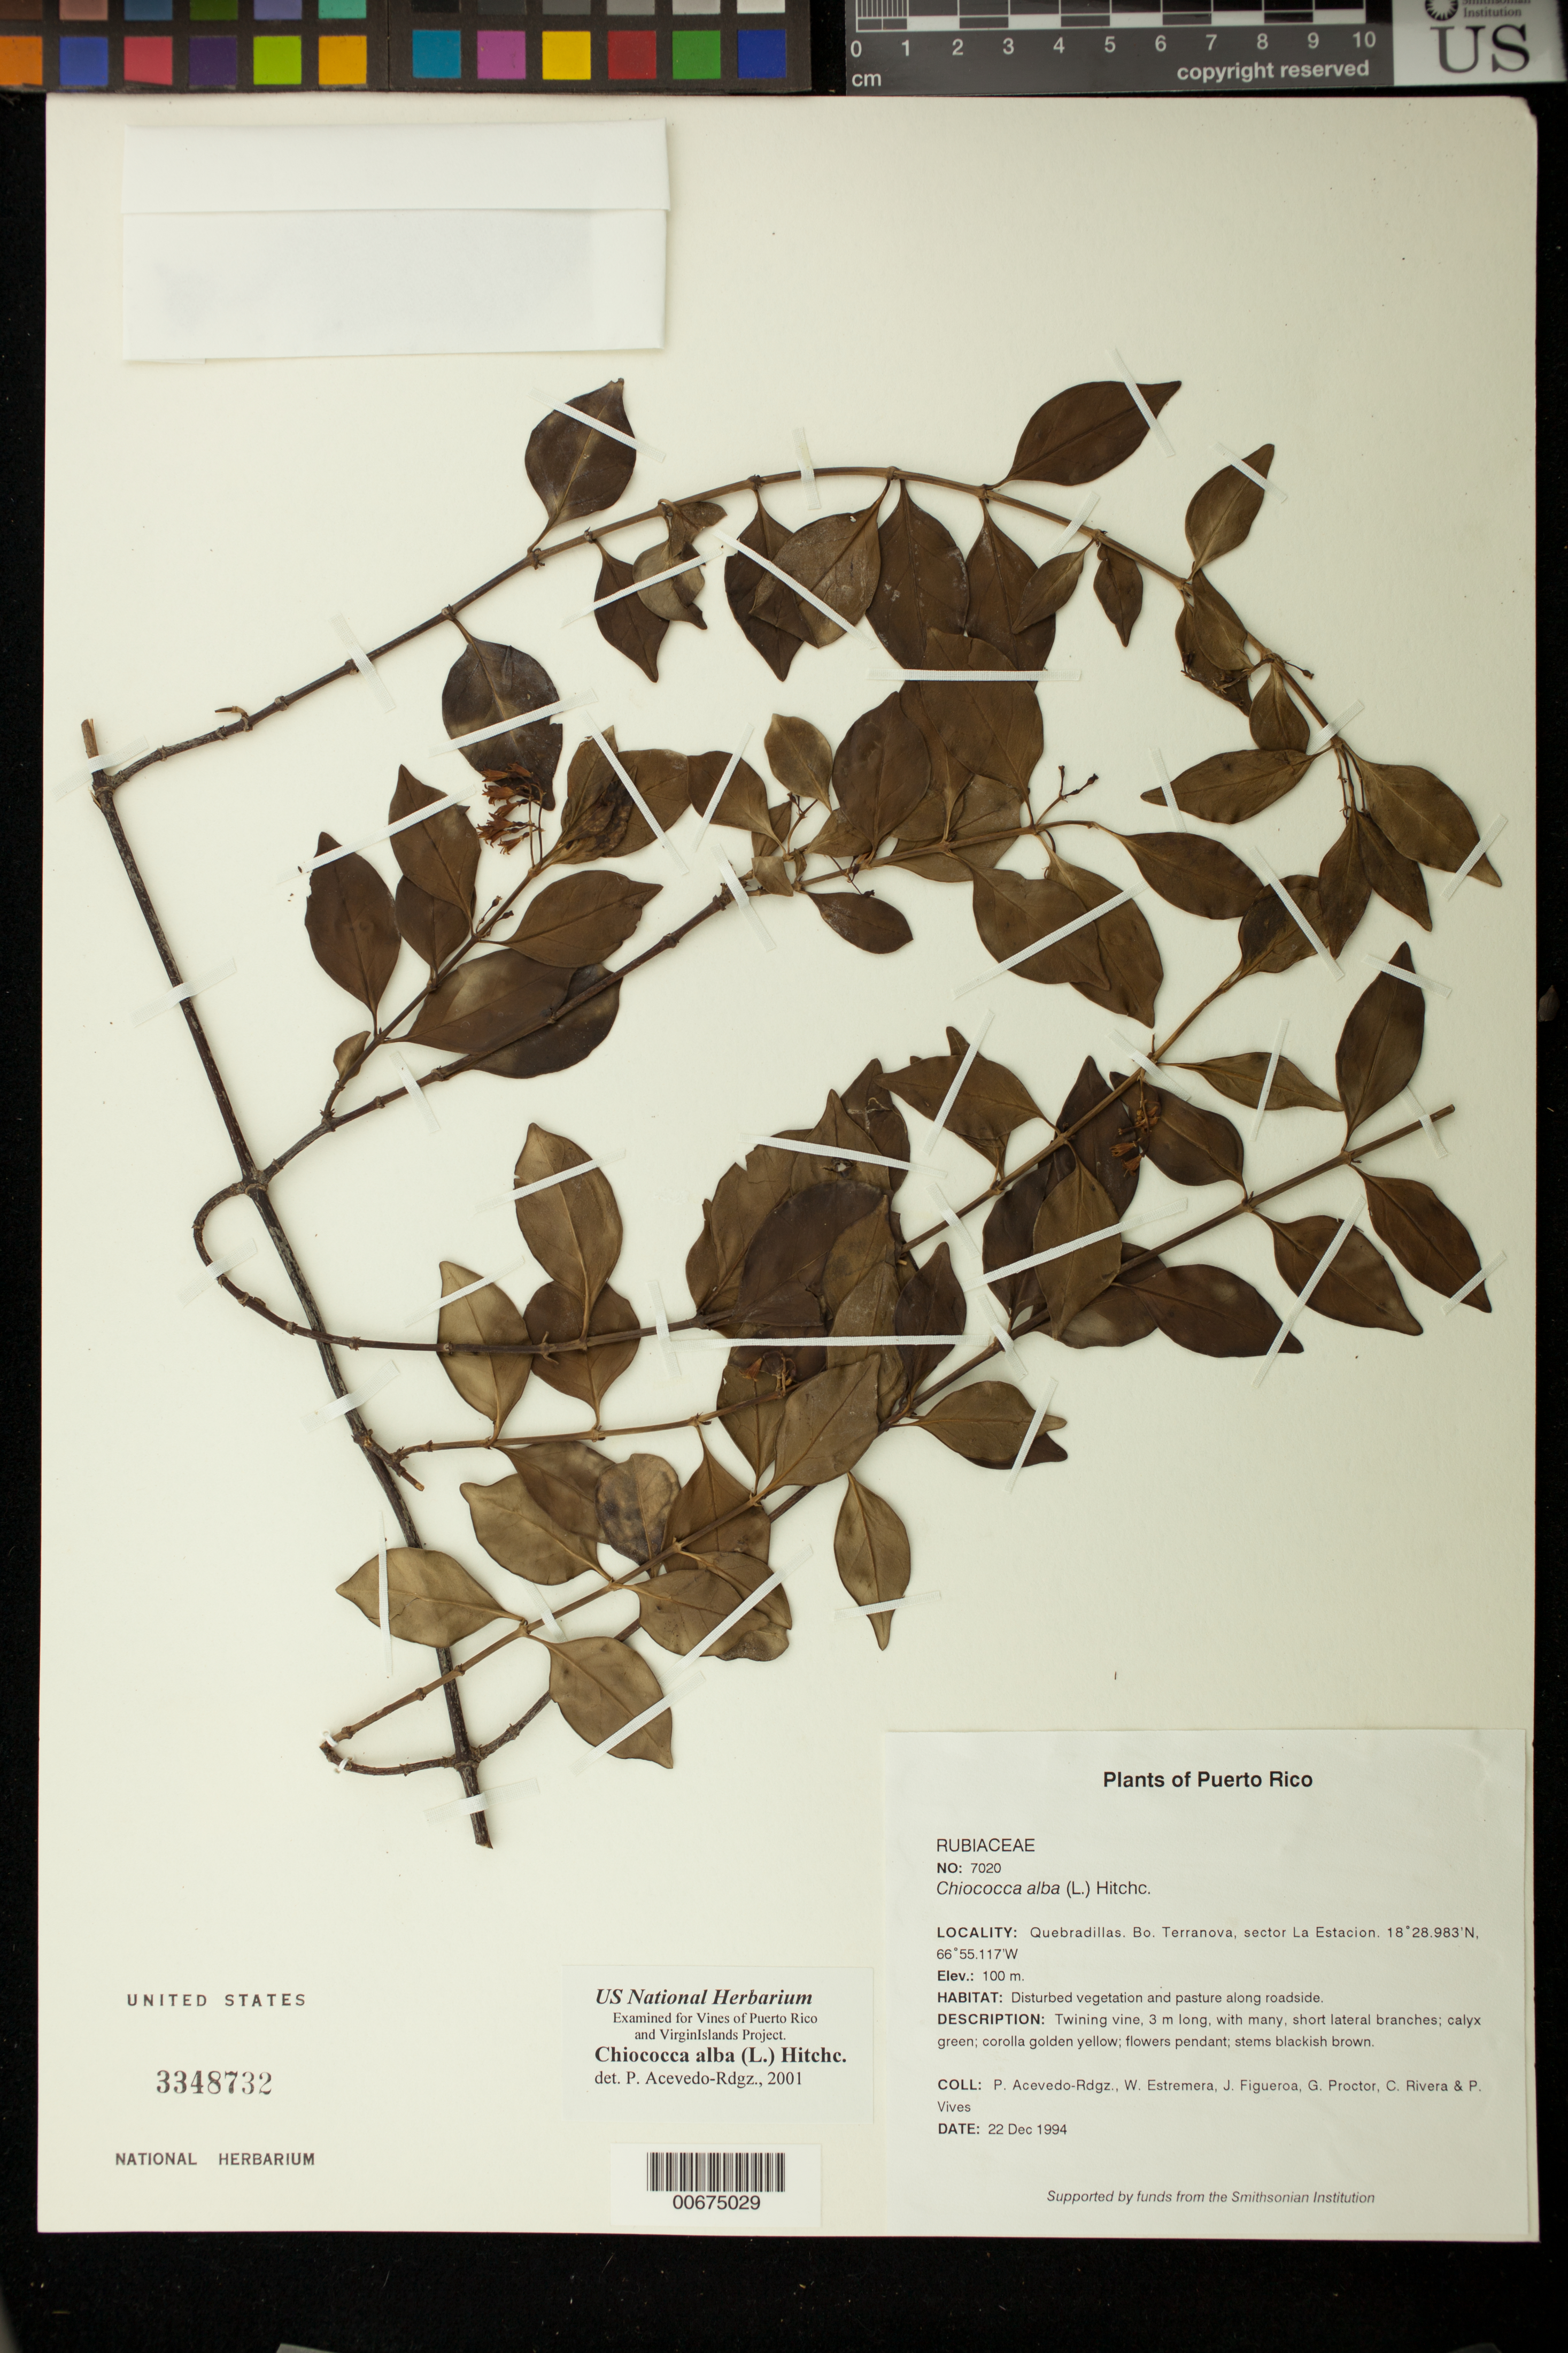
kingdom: Plantae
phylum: Tracheophyta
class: Magnoliopsida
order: Gentianales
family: Rubiaceae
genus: Chiococca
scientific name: Chiococca alba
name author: (L.) Hitchc.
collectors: P. Acevedo-Rodr., W. Estremera, J. Figueroa, G. R. Proctor, C. Rivera & P. Vives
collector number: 7020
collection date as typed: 22 Dec 1994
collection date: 1994-12-22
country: Puerto Rico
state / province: Quebradillas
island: Puerto Rico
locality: Quebradillas. Bo. Terranova, sector La Estación.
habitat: Disturbed vegetation and pasture along roadside.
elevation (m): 100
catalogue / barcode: US 3348732